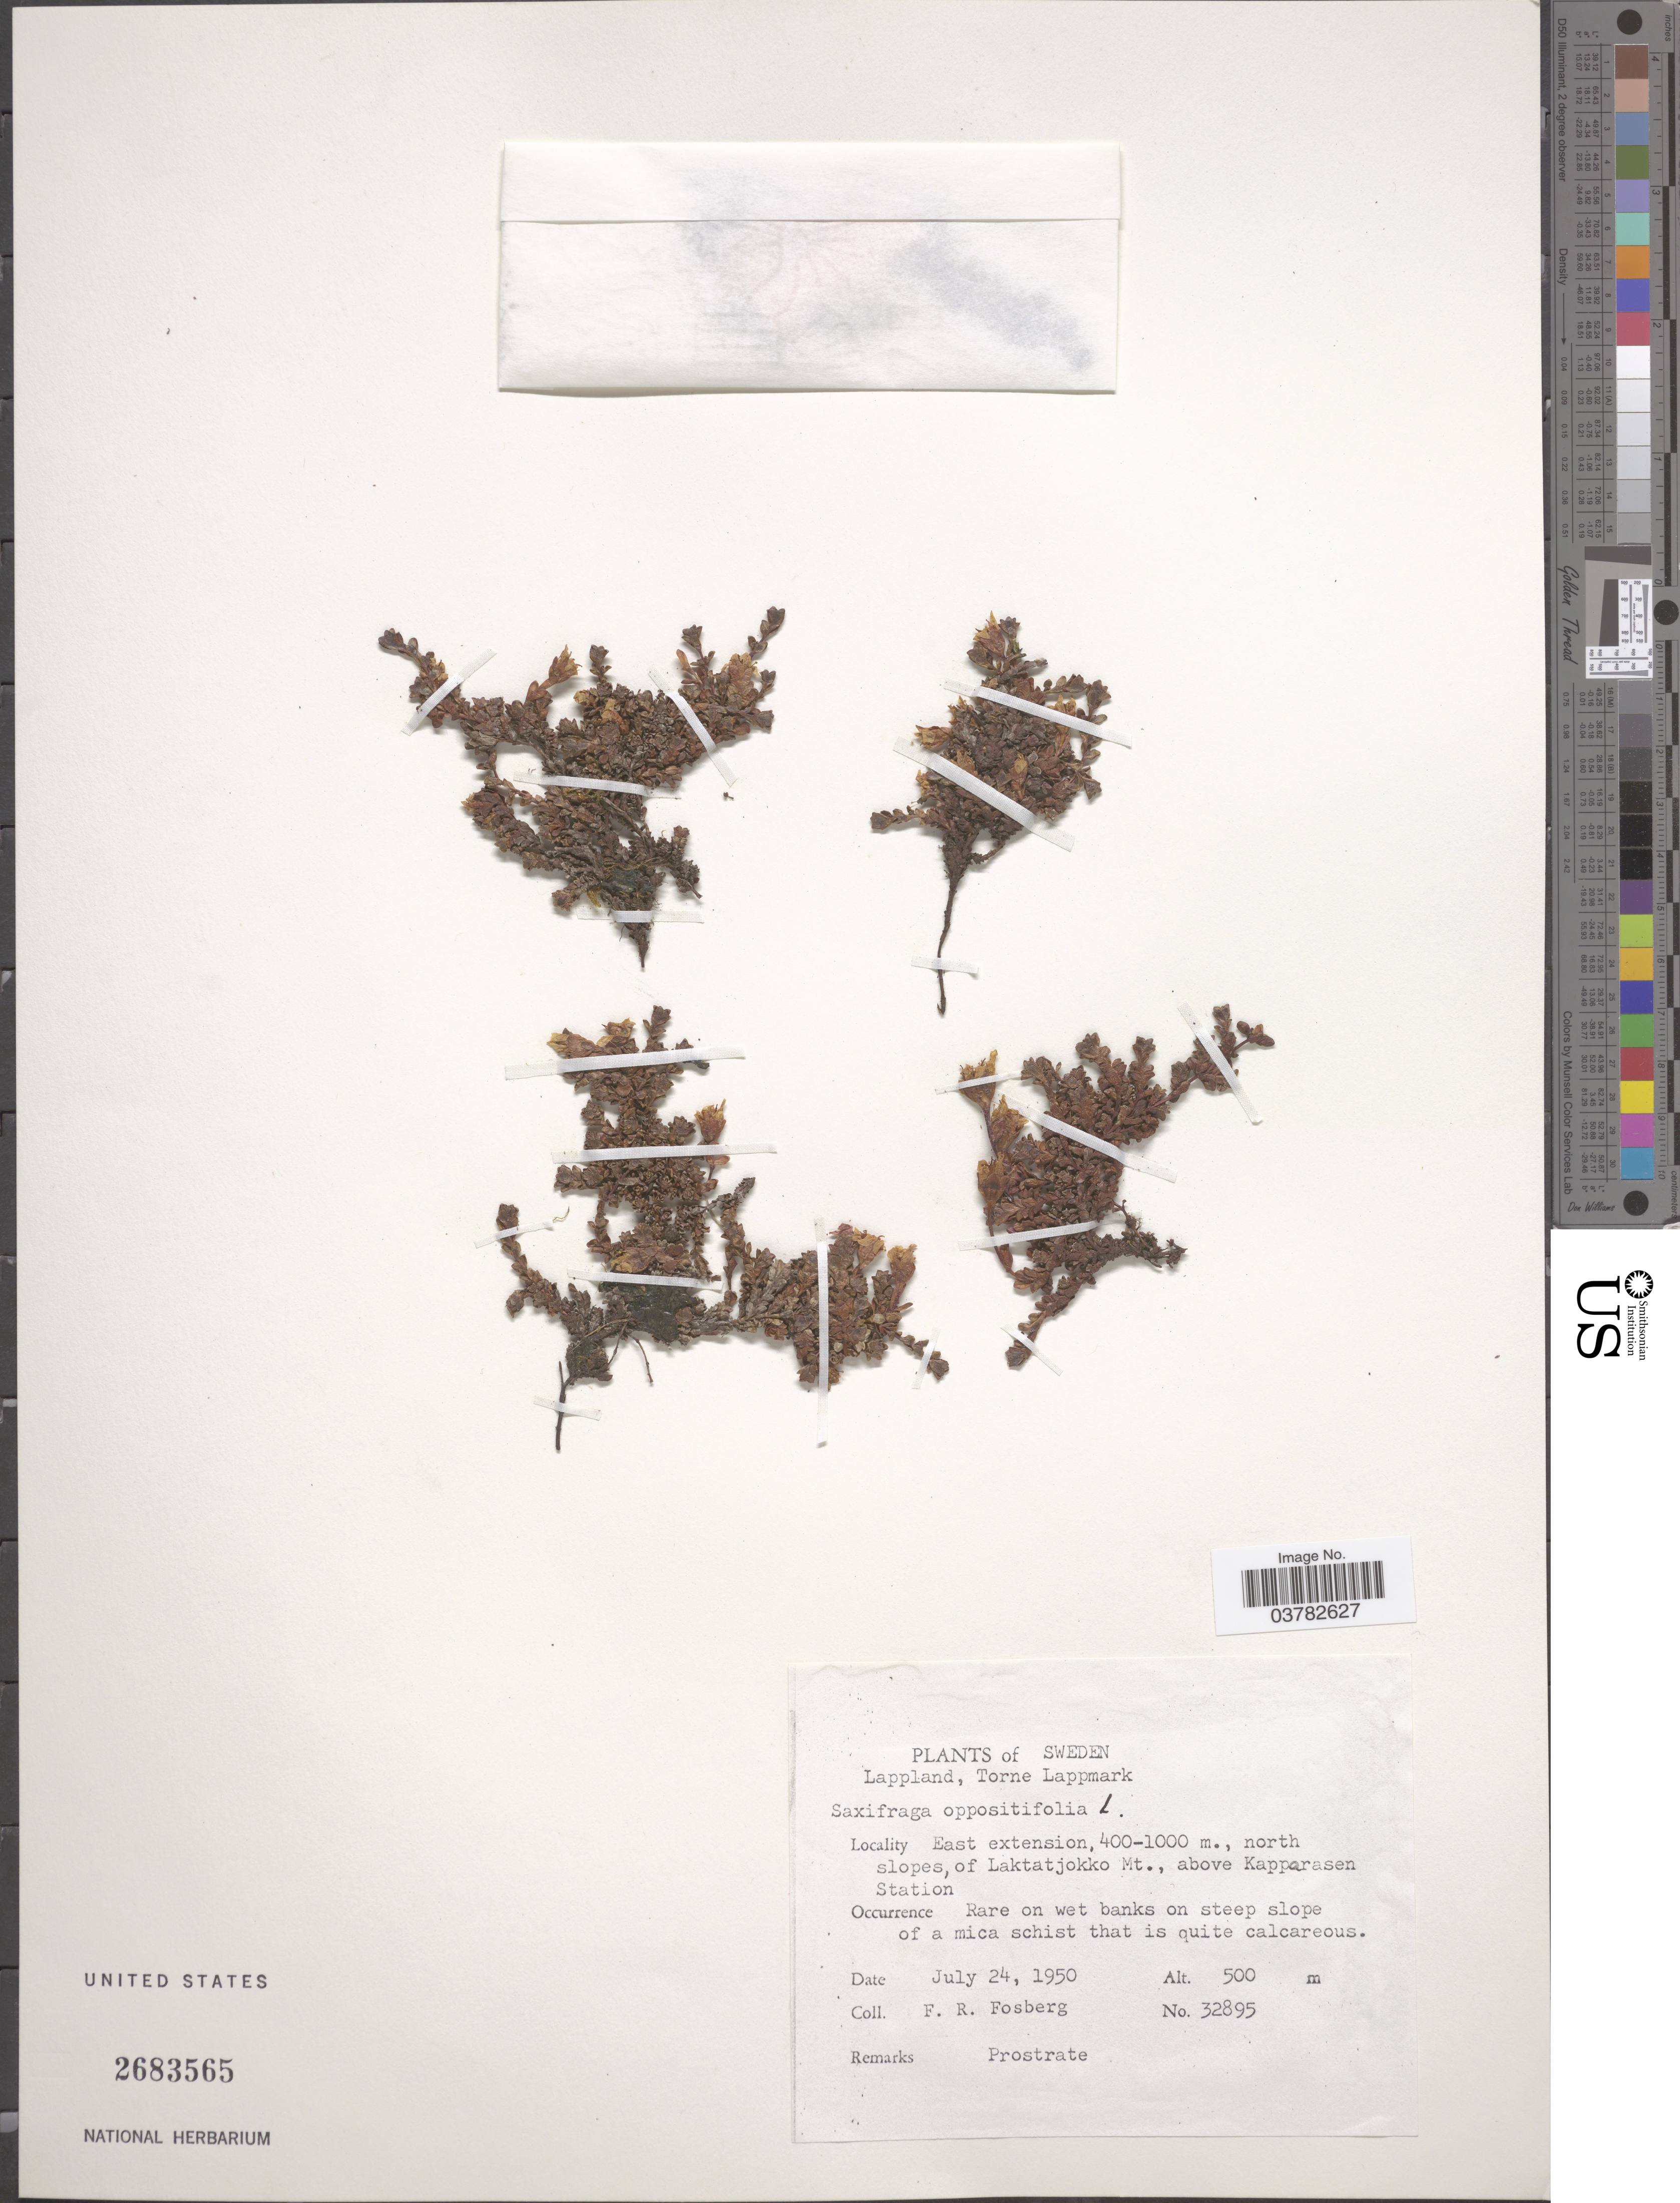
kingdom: Plantae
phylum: Tracheophyta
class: Magnoliopsida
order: Saxifragales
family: Saxifragaceae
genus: Saxifraga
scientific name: Saxifraga oppositifolia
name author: L.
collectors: F. R. Fosberg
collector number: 32895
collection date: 1950-07-24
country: Sweden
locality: Lappland, Torne Lappmark. East extension, 400-1000 m., north slopes of Laktatjokko Mt., above Kapparasen Station.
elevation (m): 500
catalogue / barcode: US 2683565